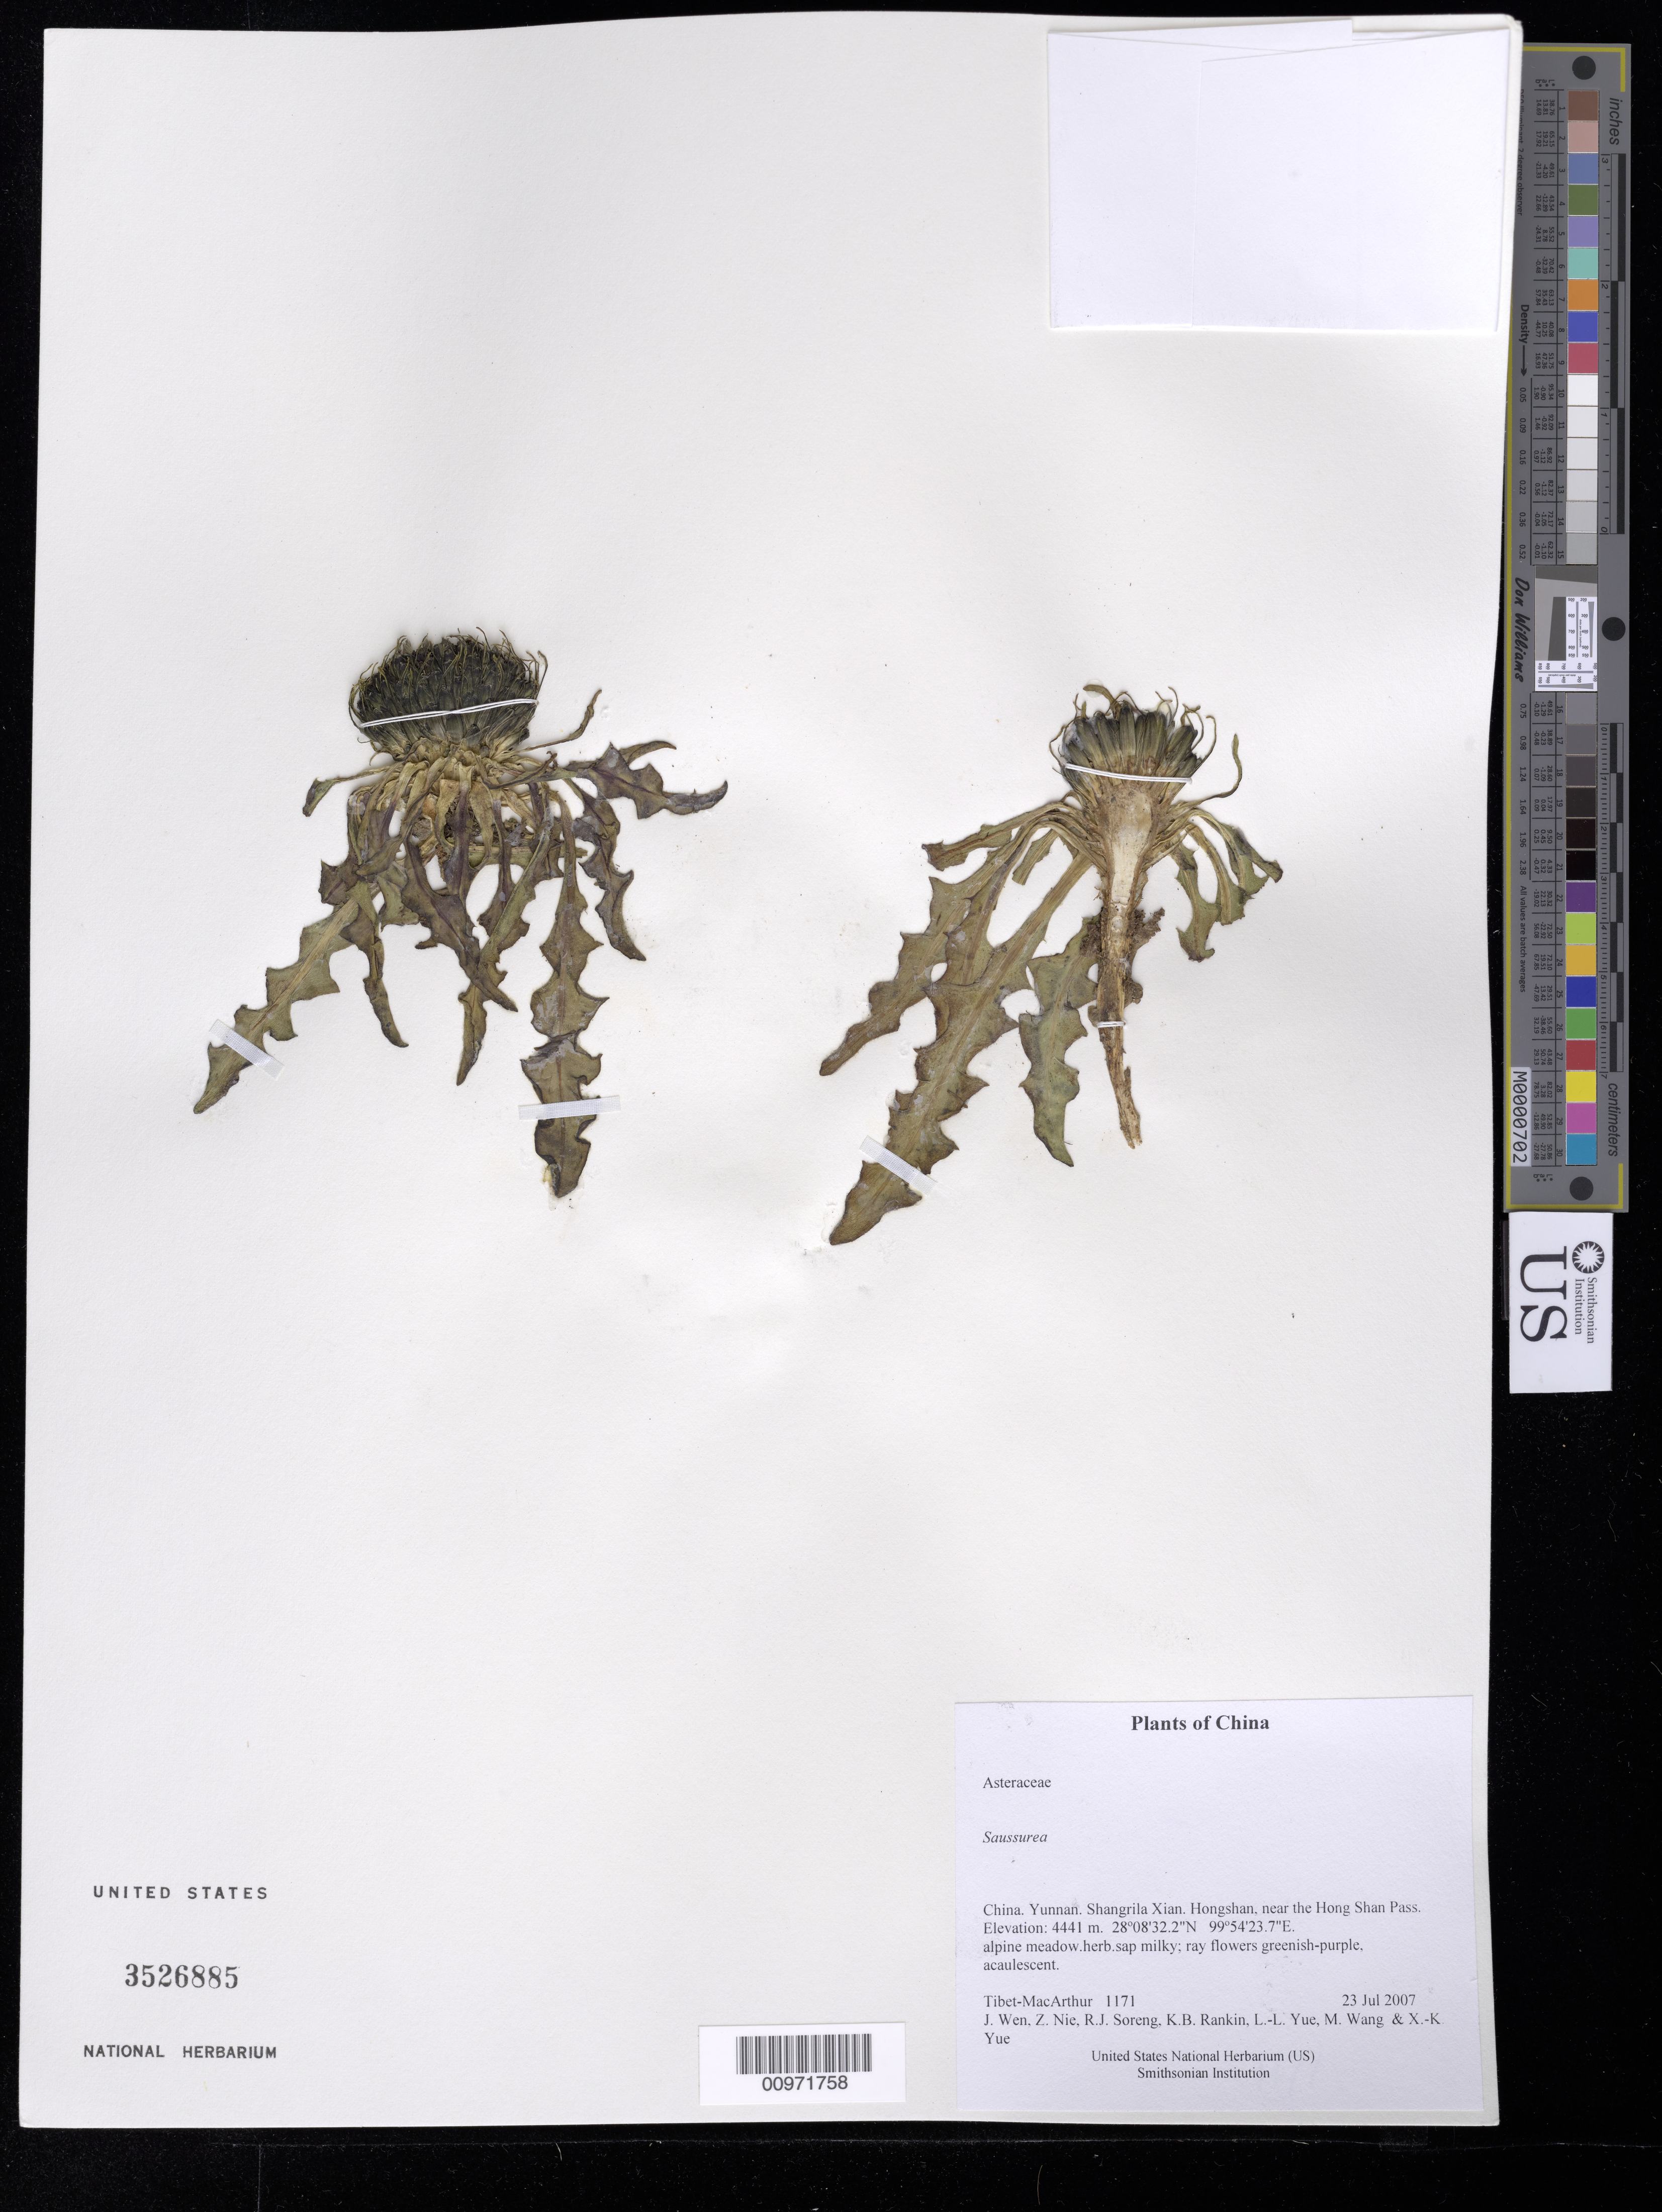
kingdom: Plantae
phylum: Tracheophyta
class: Magnoliopsida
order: Asterales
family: Asteraceae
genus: Saussurea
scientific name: Saussurea sp.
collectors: Tibet-MacArthur, J. Wen, Z. Nie, R. J. Soreng, K. Rankin, L. Yue, M. Wang & X. Yue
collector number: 1171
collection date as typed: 23 Jul 2007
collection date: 2007-07-23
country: China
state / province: Yunnan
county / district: Shangrila Xian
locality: Hongshan, near the Hong Shan Pass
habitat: alpine meadow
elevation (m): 4441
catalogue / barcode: US 3526885